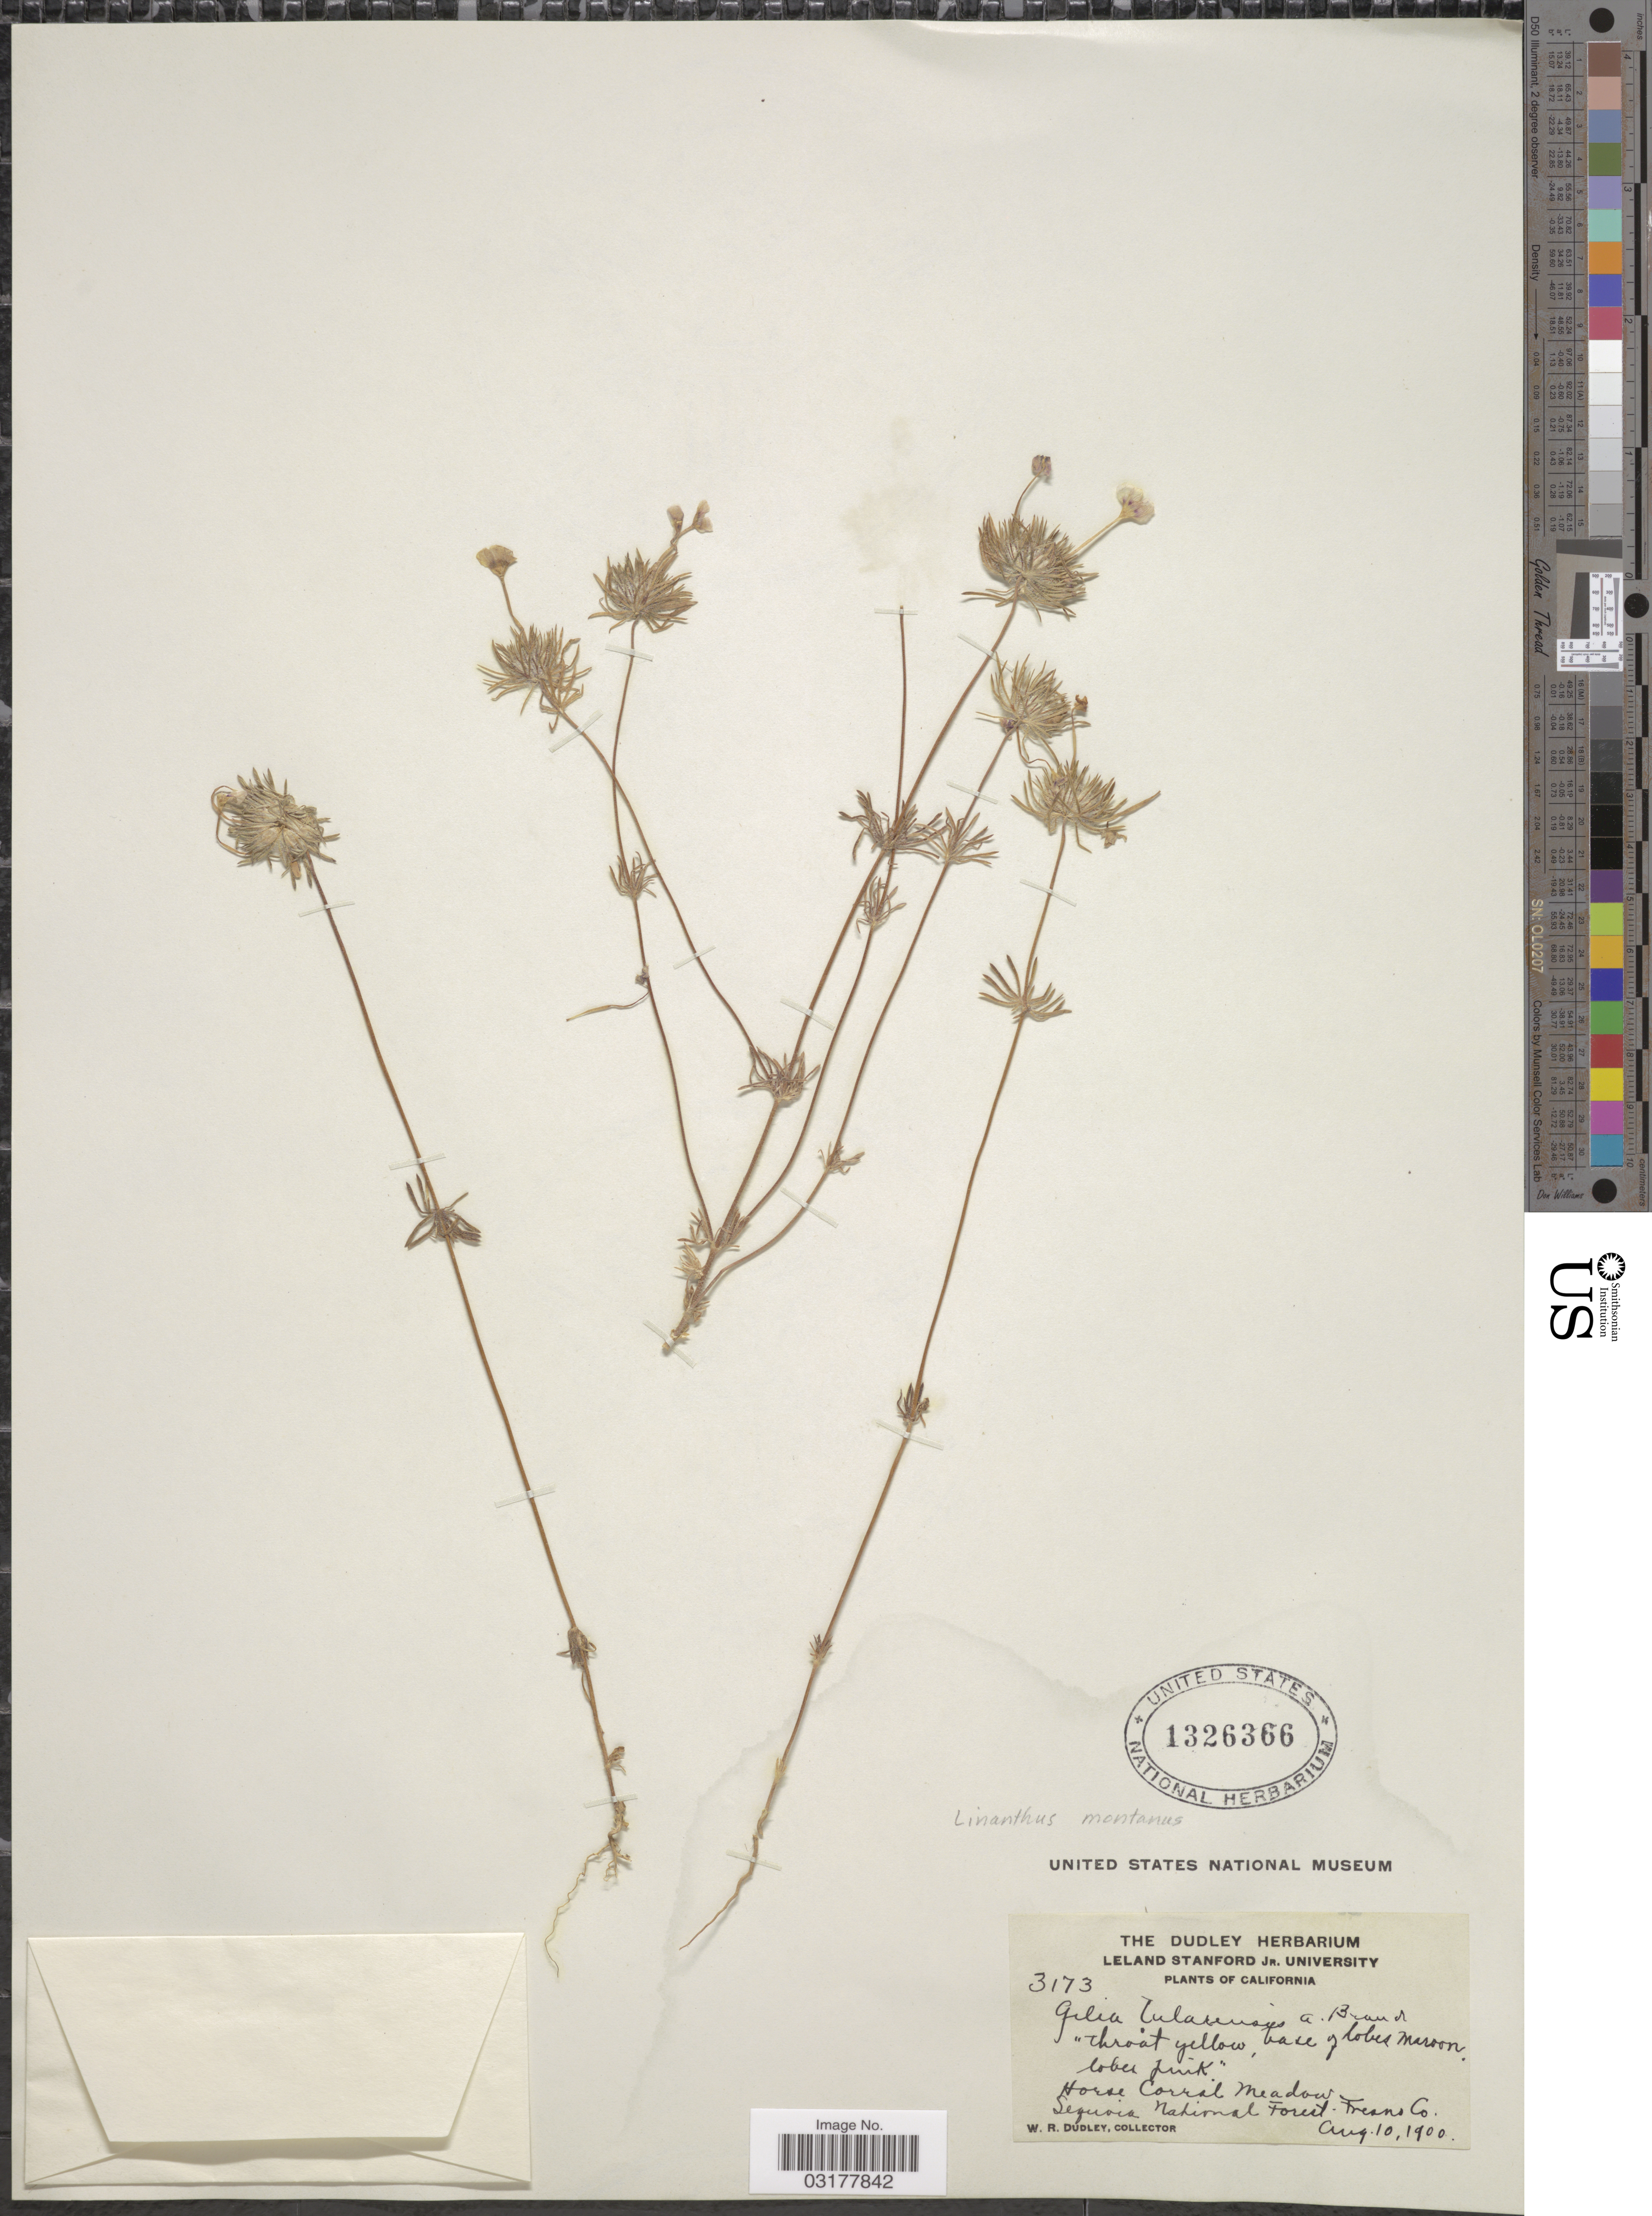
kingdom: Plantae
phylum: Tracheophyta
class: Magnoliopsida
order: Ericales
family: Polemoniaceae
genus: Leptosiphon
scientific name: Leptosiphon montanus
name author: (Greene) J.M. Porter & L.A. Johnson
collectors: W. Dudley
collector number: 3173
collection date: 1900-08-10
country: United States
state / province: California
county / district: Fresno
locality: Horse Corral Meadow Sequoia National Forest. Fresno Co.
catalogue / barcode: US 1326366